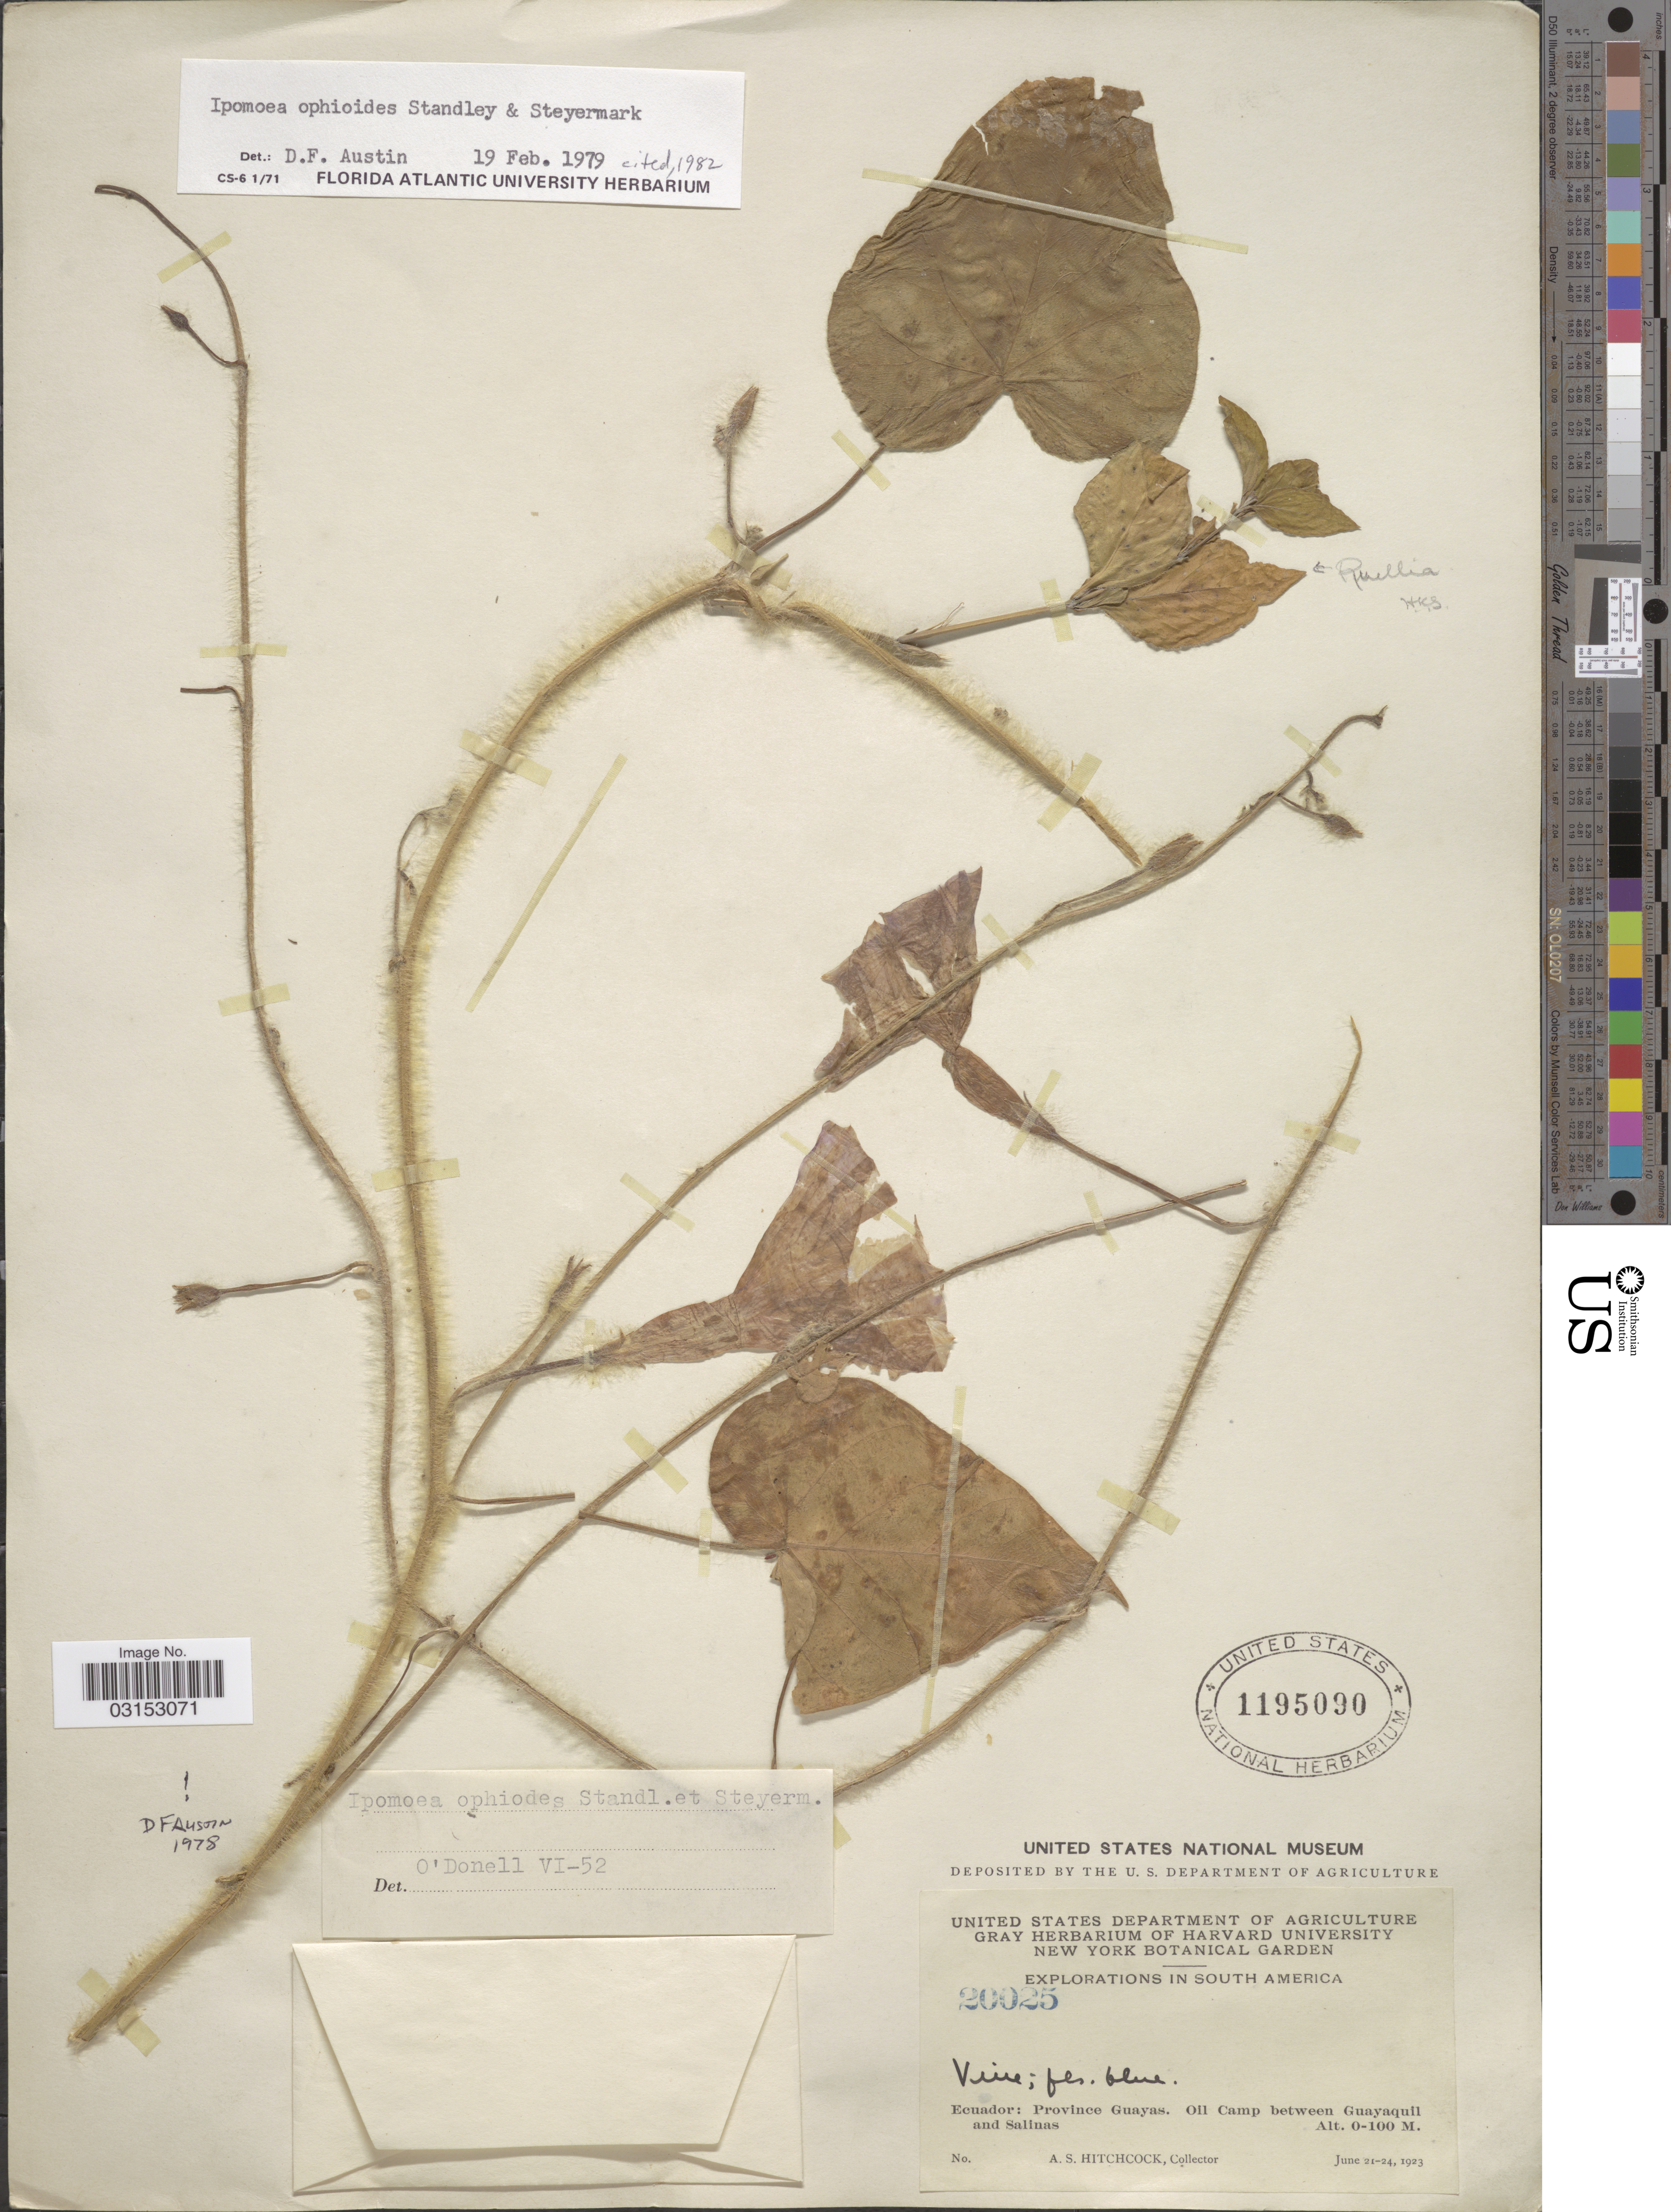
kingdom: Plantae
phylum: Tracheophyta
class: Magnoliopsida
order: Solanales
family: Convolvulaceae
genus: Ipomoea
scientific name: Ipomoea ophiodes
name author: Standl. & Steyerm.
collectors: A. S. Hitchcock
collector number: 20025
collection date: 1923-06-21/1923-06-24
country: Ecuador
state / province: Guayas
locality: Oil Camp between Guayaquil and Salinas.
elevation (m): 0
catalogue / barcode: US 1195090